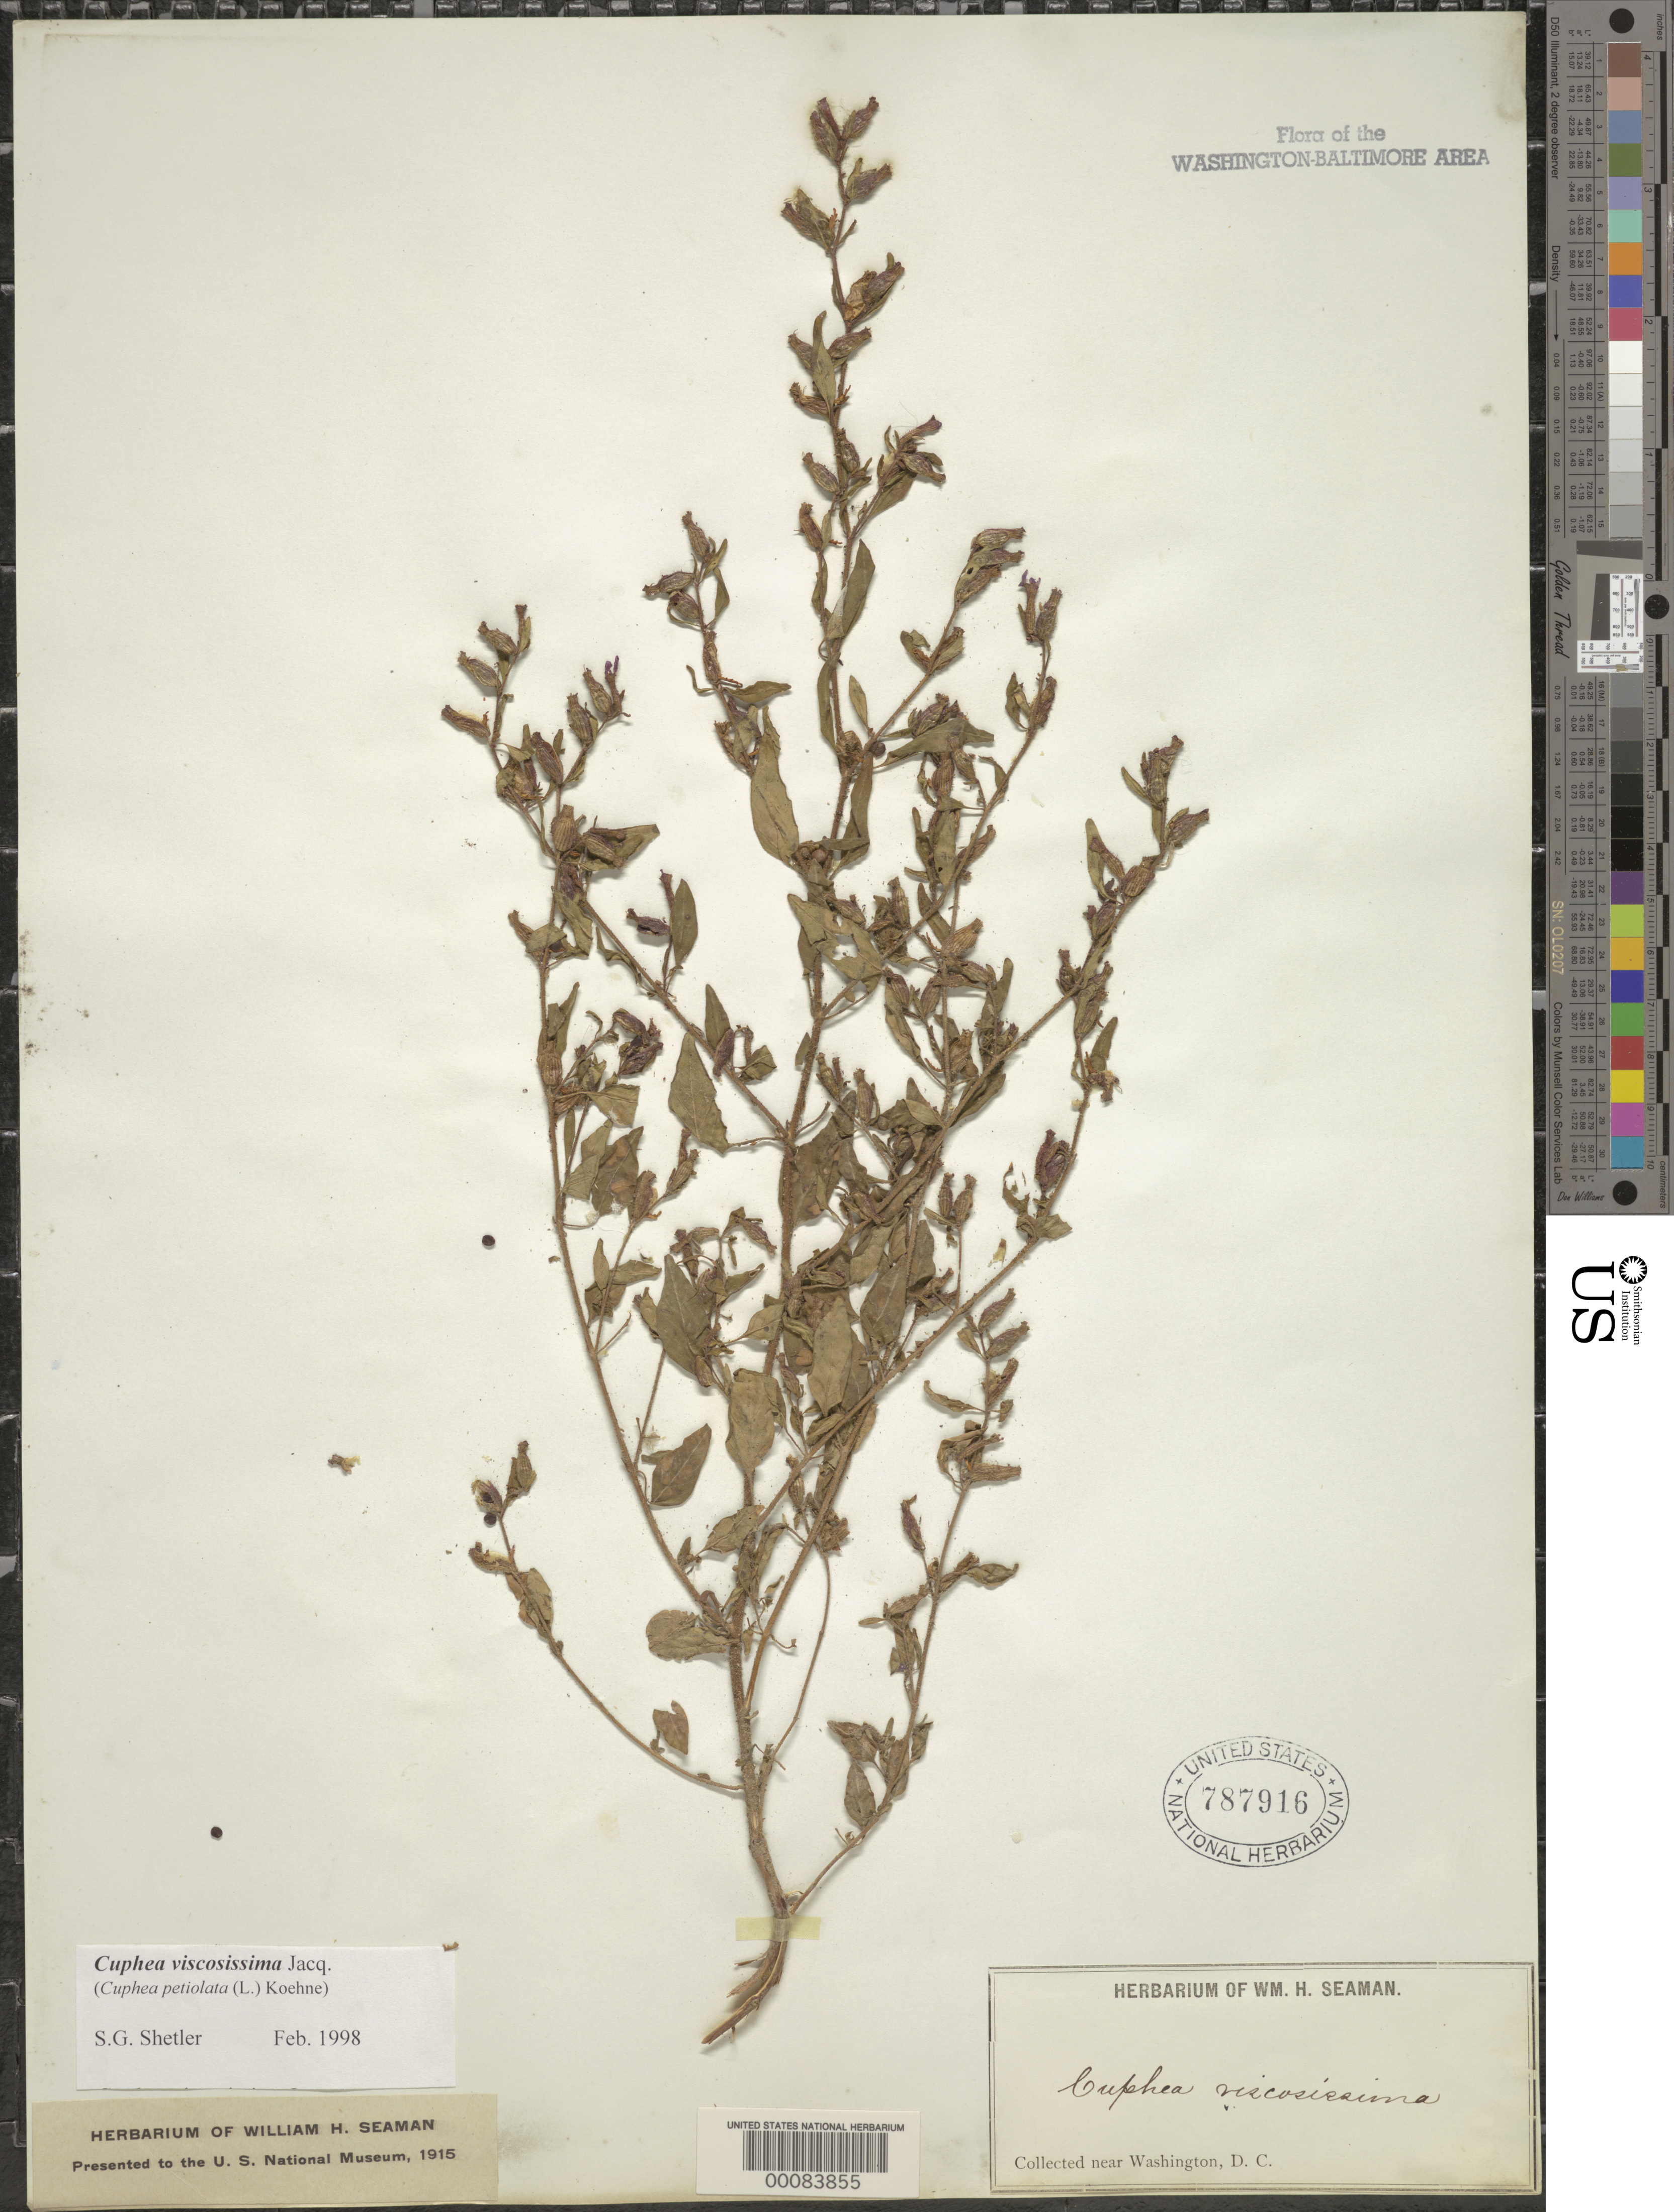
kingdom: Plantae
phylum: Tracheophyta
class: Magnoliopsida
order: Myrtales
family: Lythraceae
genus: Cuphea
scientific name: Cuphea viscosissima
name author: Jacq.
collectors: W. Seaman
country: United States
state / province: District of Columbia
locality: Near Washington, D.C.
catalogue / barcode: US 787916